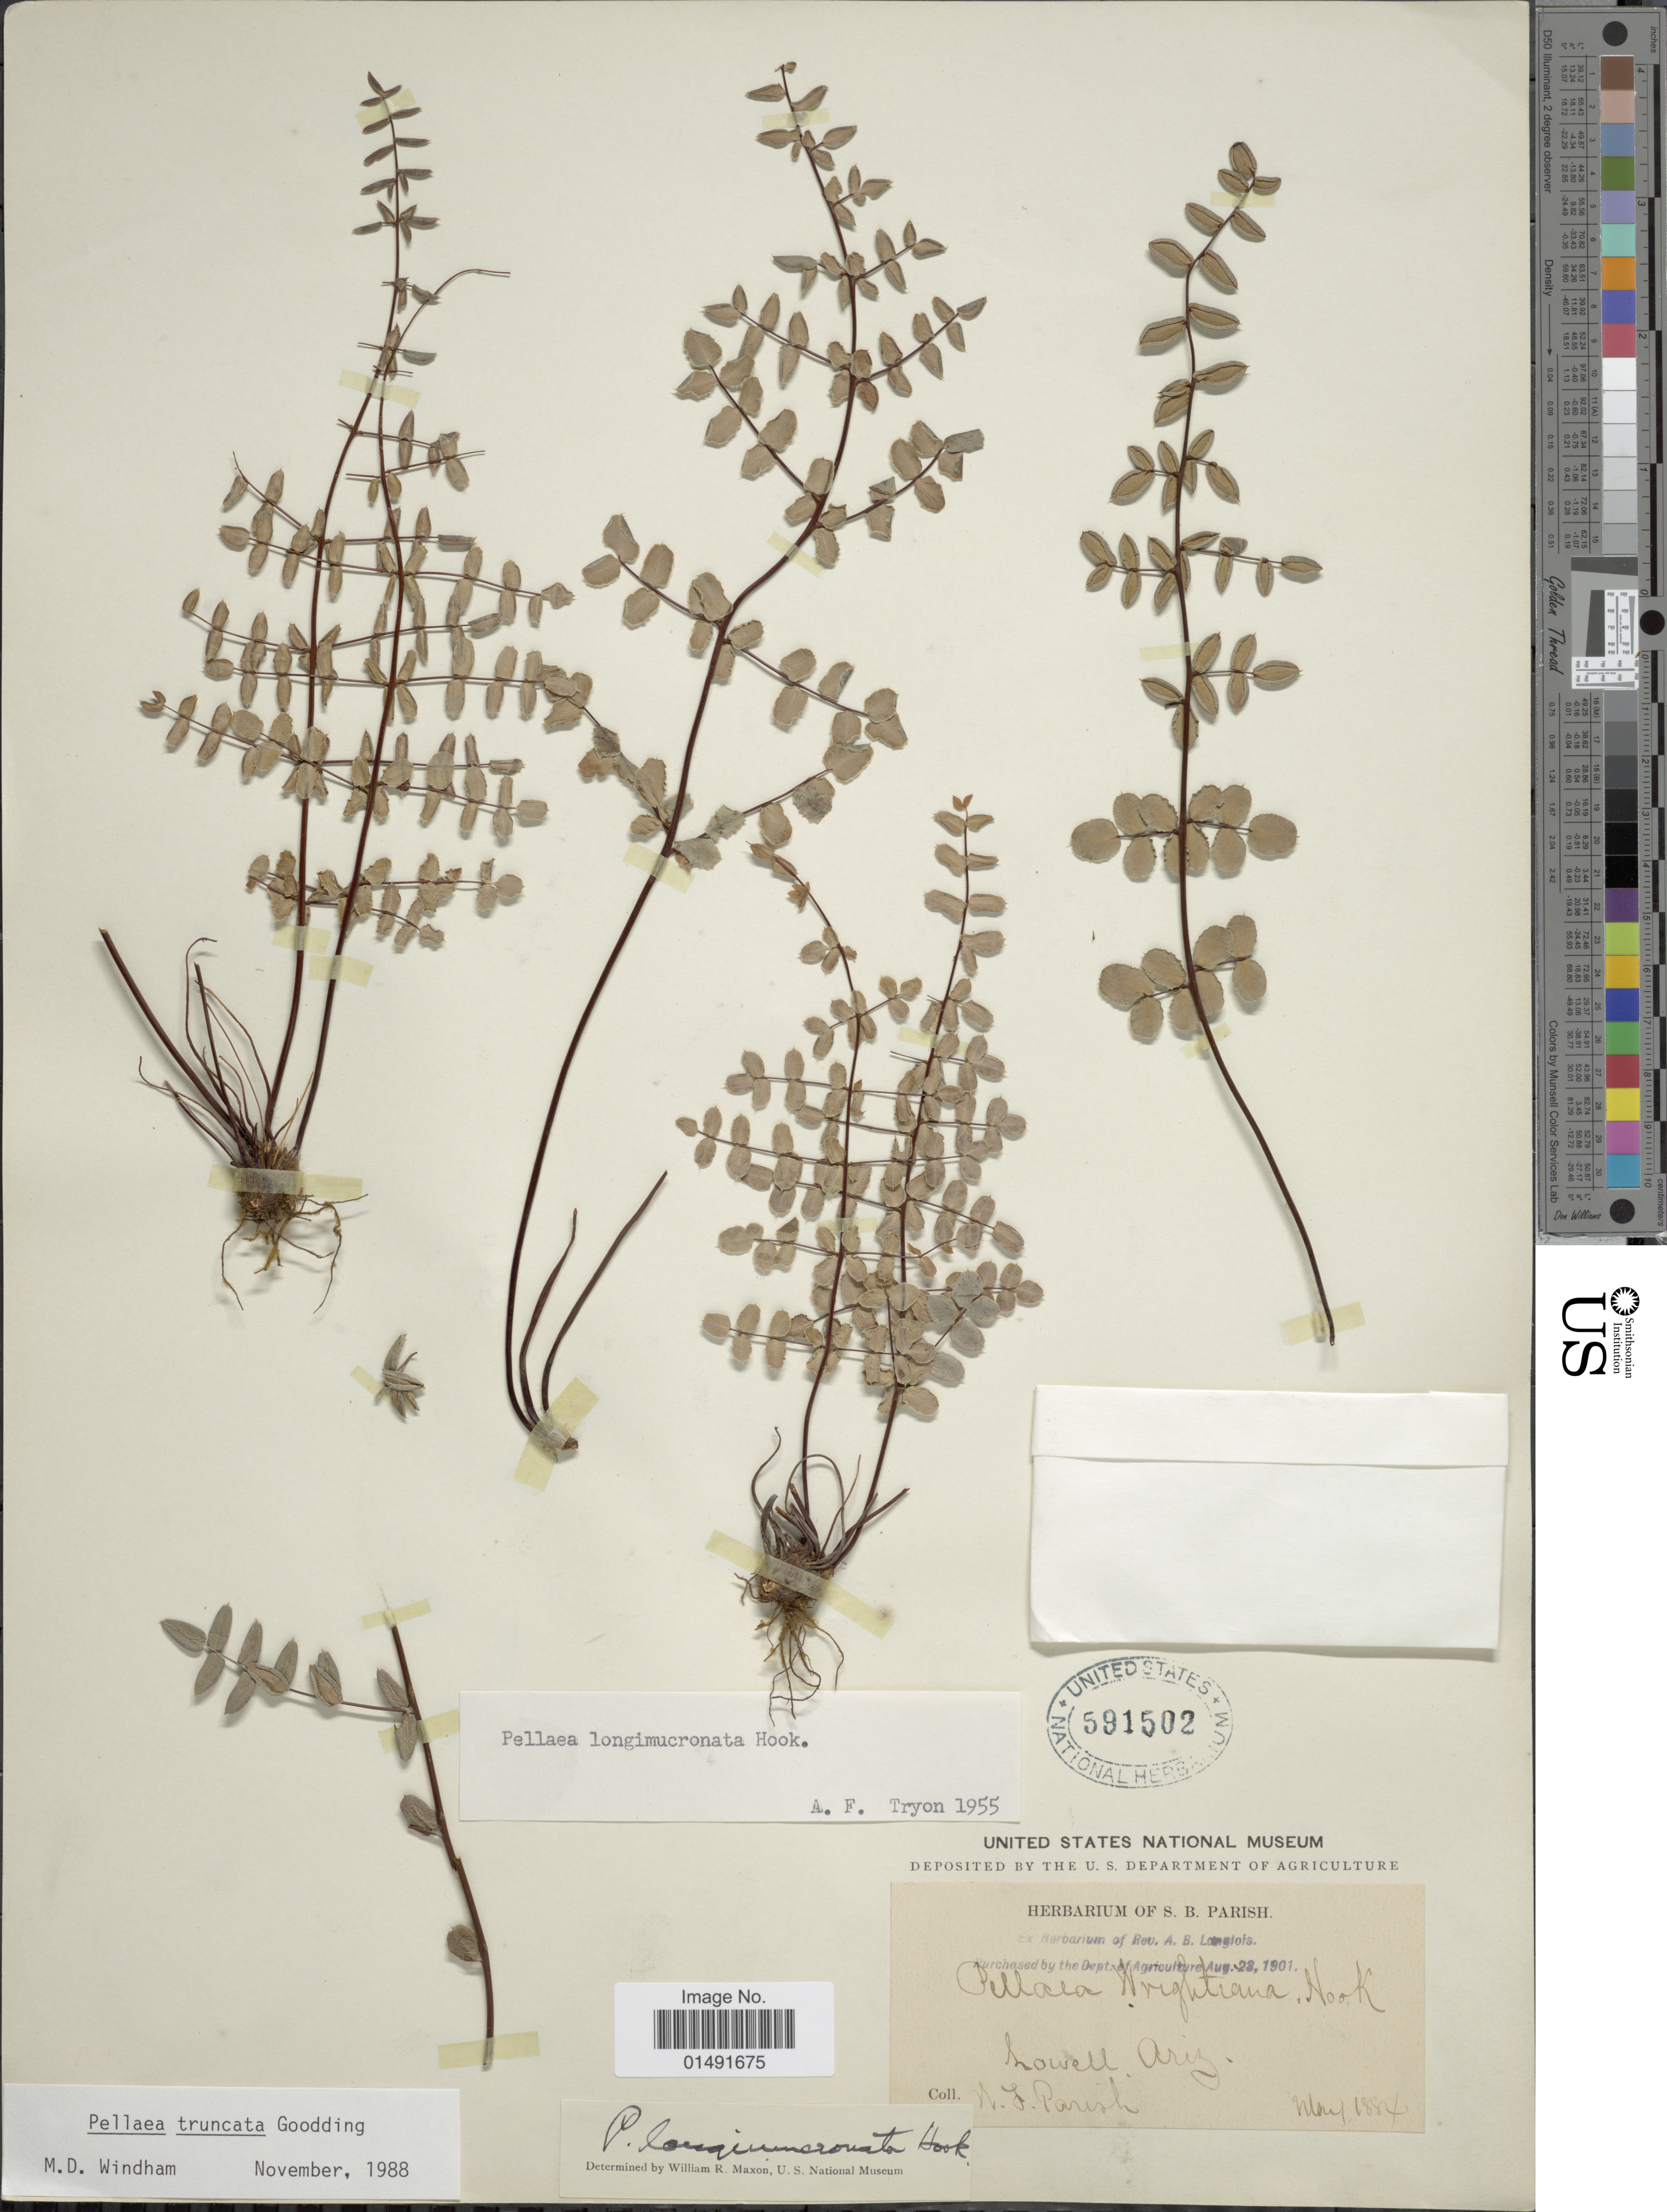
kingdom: Plantae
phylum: Tracheophyta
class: Polypodiopsida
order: Polypodiales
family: Pteridaceae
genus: Pellaea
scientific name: Pellaea truncata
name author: Goodd.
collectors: S. B. Parish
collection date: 1884-05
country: United States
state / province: Arizona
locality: Lowell Ariz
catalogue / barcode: US 591502